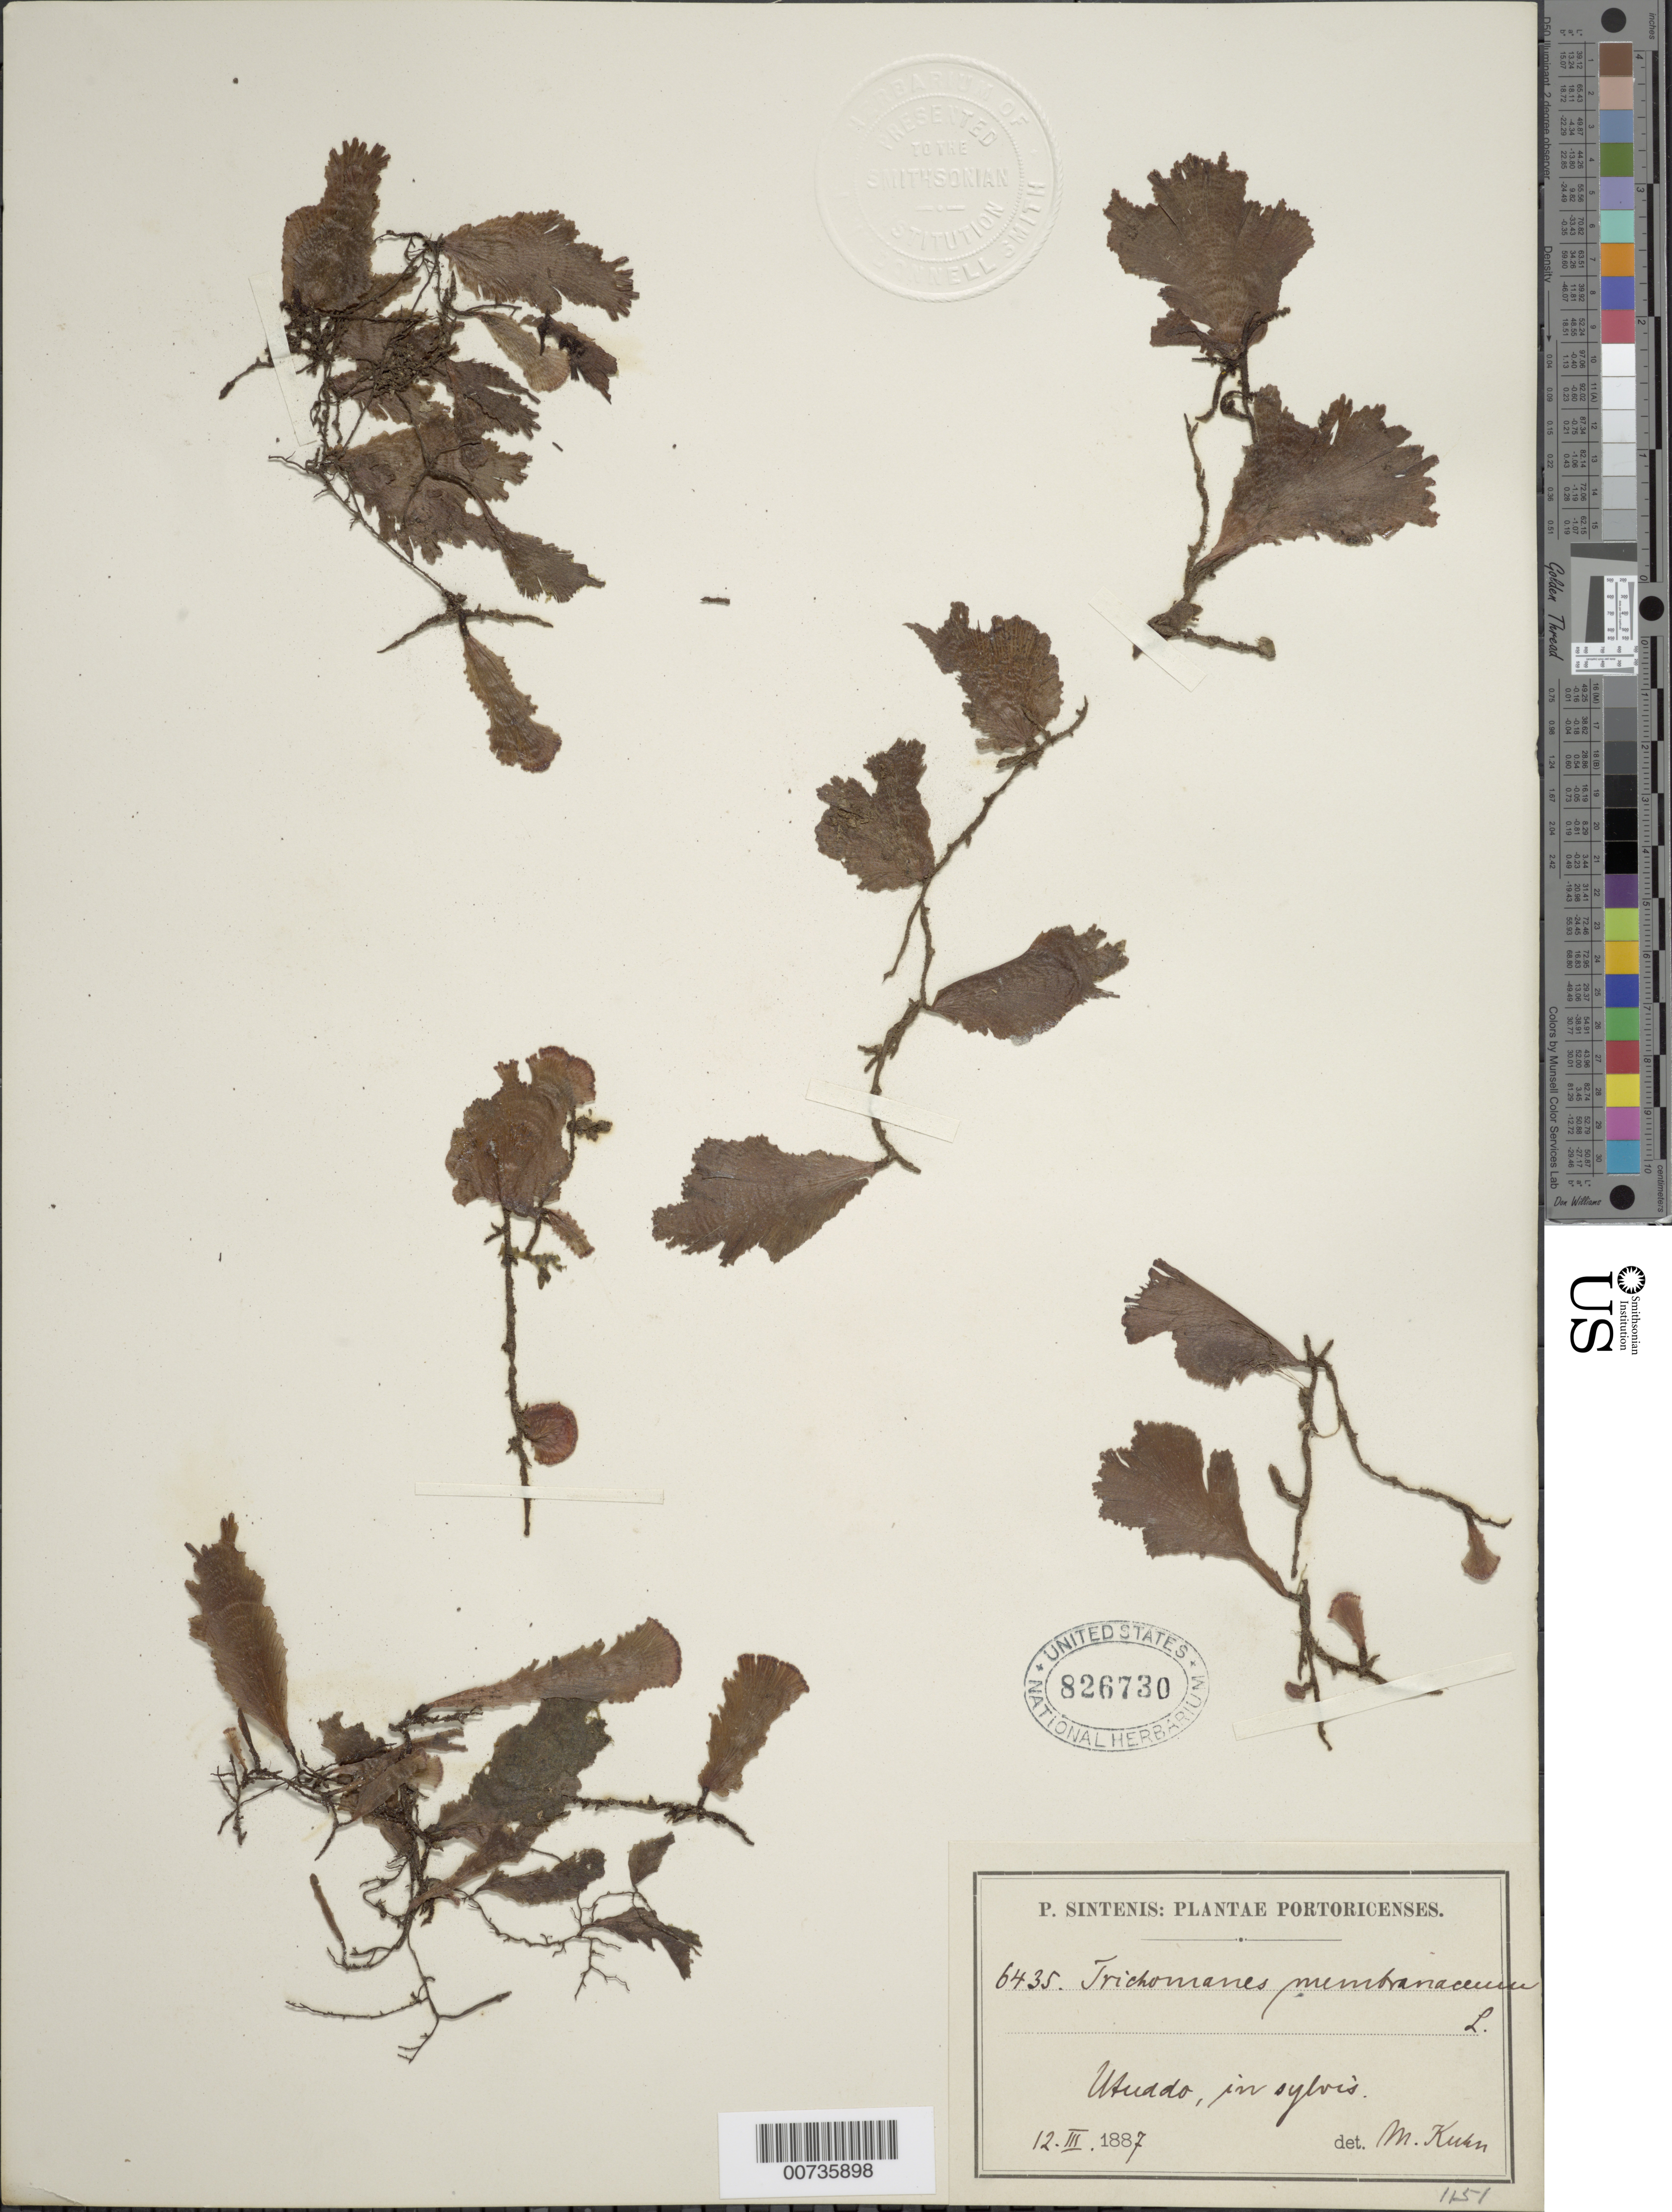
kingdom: Plantae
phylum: Tracheophyta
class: Polypodiopsida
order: Hymenophyllales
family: Hymenophyllaceae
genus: Didymoglossum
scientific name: Didymoglossum membranaceum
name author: (L.) Vareschi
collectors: P. Sintenis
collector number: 6435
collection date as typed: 12 Mar 1887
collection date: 1887-03-12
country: Puerto Rico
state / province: Utuado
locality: Utuado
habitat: In sylvis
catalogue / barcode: US 826730